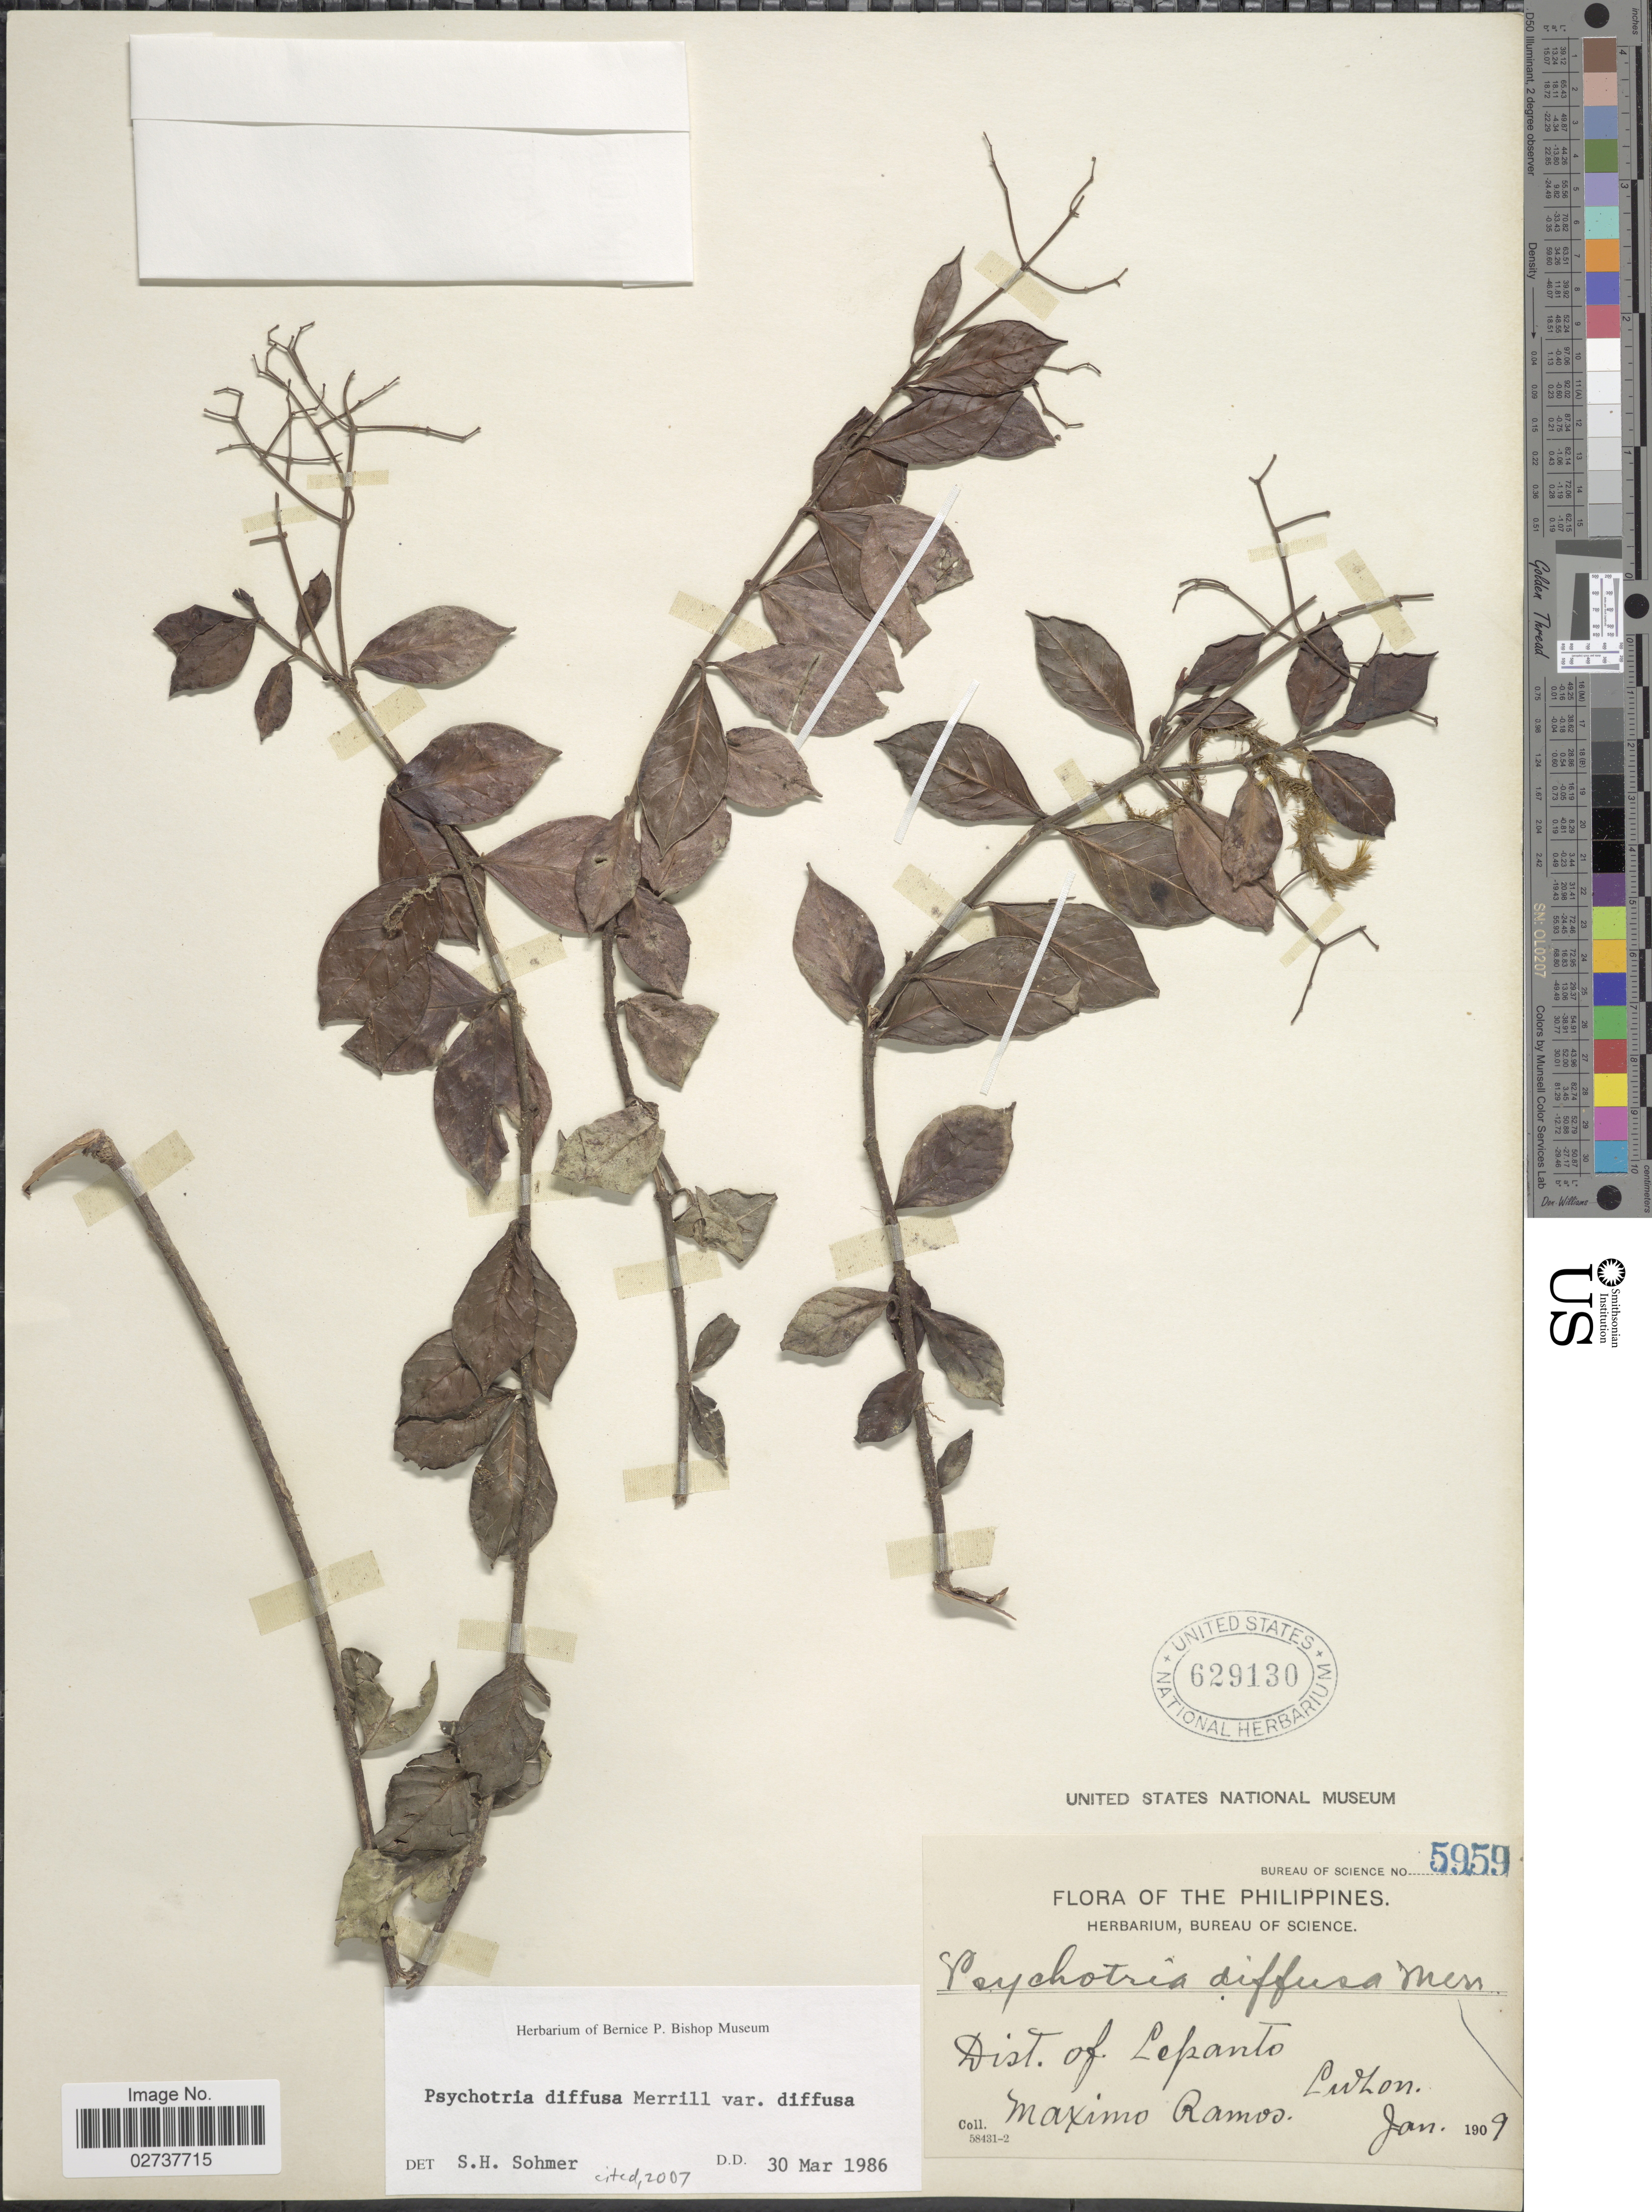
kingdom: Plantae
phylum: Tracheophyta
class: Magnoliopsida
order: Gentianales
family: Rubiaceae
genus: Psychotria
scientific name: Psychotria diffusa var. diffusa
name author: Merr.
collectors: M. Ramos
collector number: Bureau of Science 5959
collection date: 1909-01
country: Philippines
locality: Dist. of Lepanto, Luzon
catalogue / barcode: US 629130